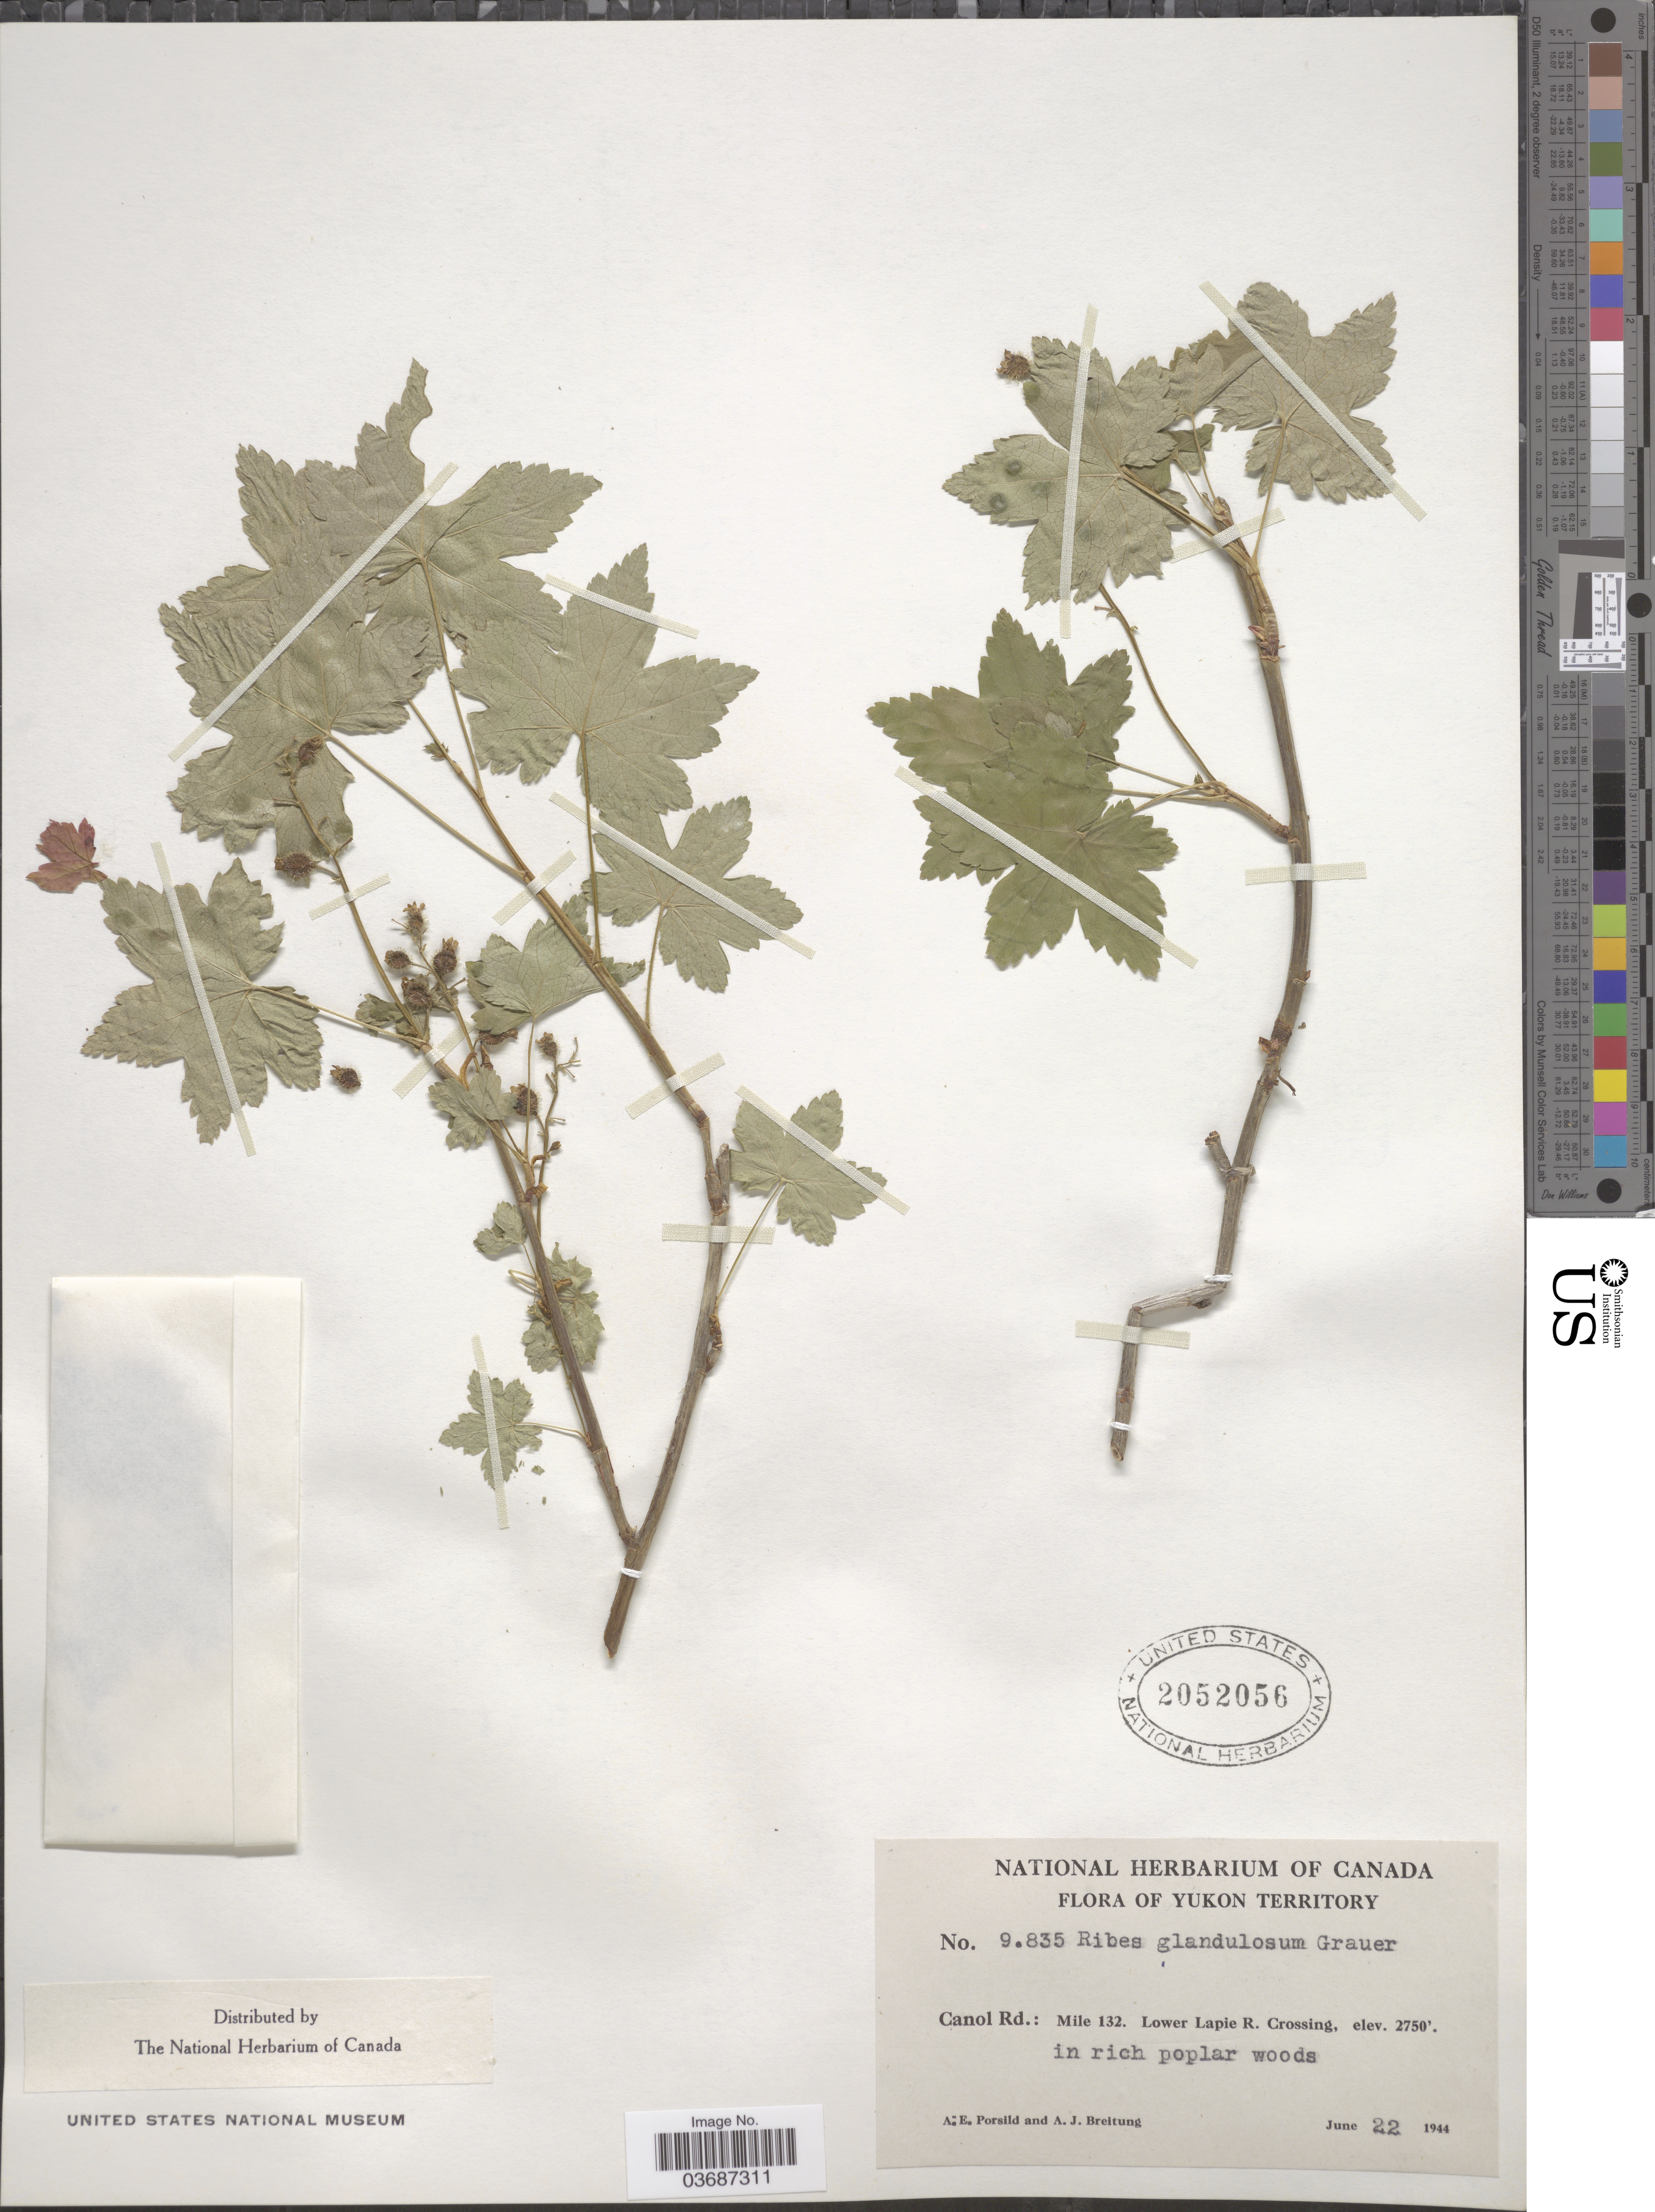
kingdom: Plantae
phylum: Tracheophyta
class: Magnoliopsida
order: Saxifragales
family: Grossulariaceae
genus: Ribes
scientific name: Ribes glandulosum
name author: Ruiz & Pav.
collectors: A. E. Porsild & A. Breitung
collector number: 9835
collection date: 1944-06-22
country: Canada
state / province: Yukon Territory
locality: Canol Rd.: Mile 132. Lower Lapie R. Crossing, in rich popular woods.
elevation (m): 838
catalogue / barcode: US 2052056